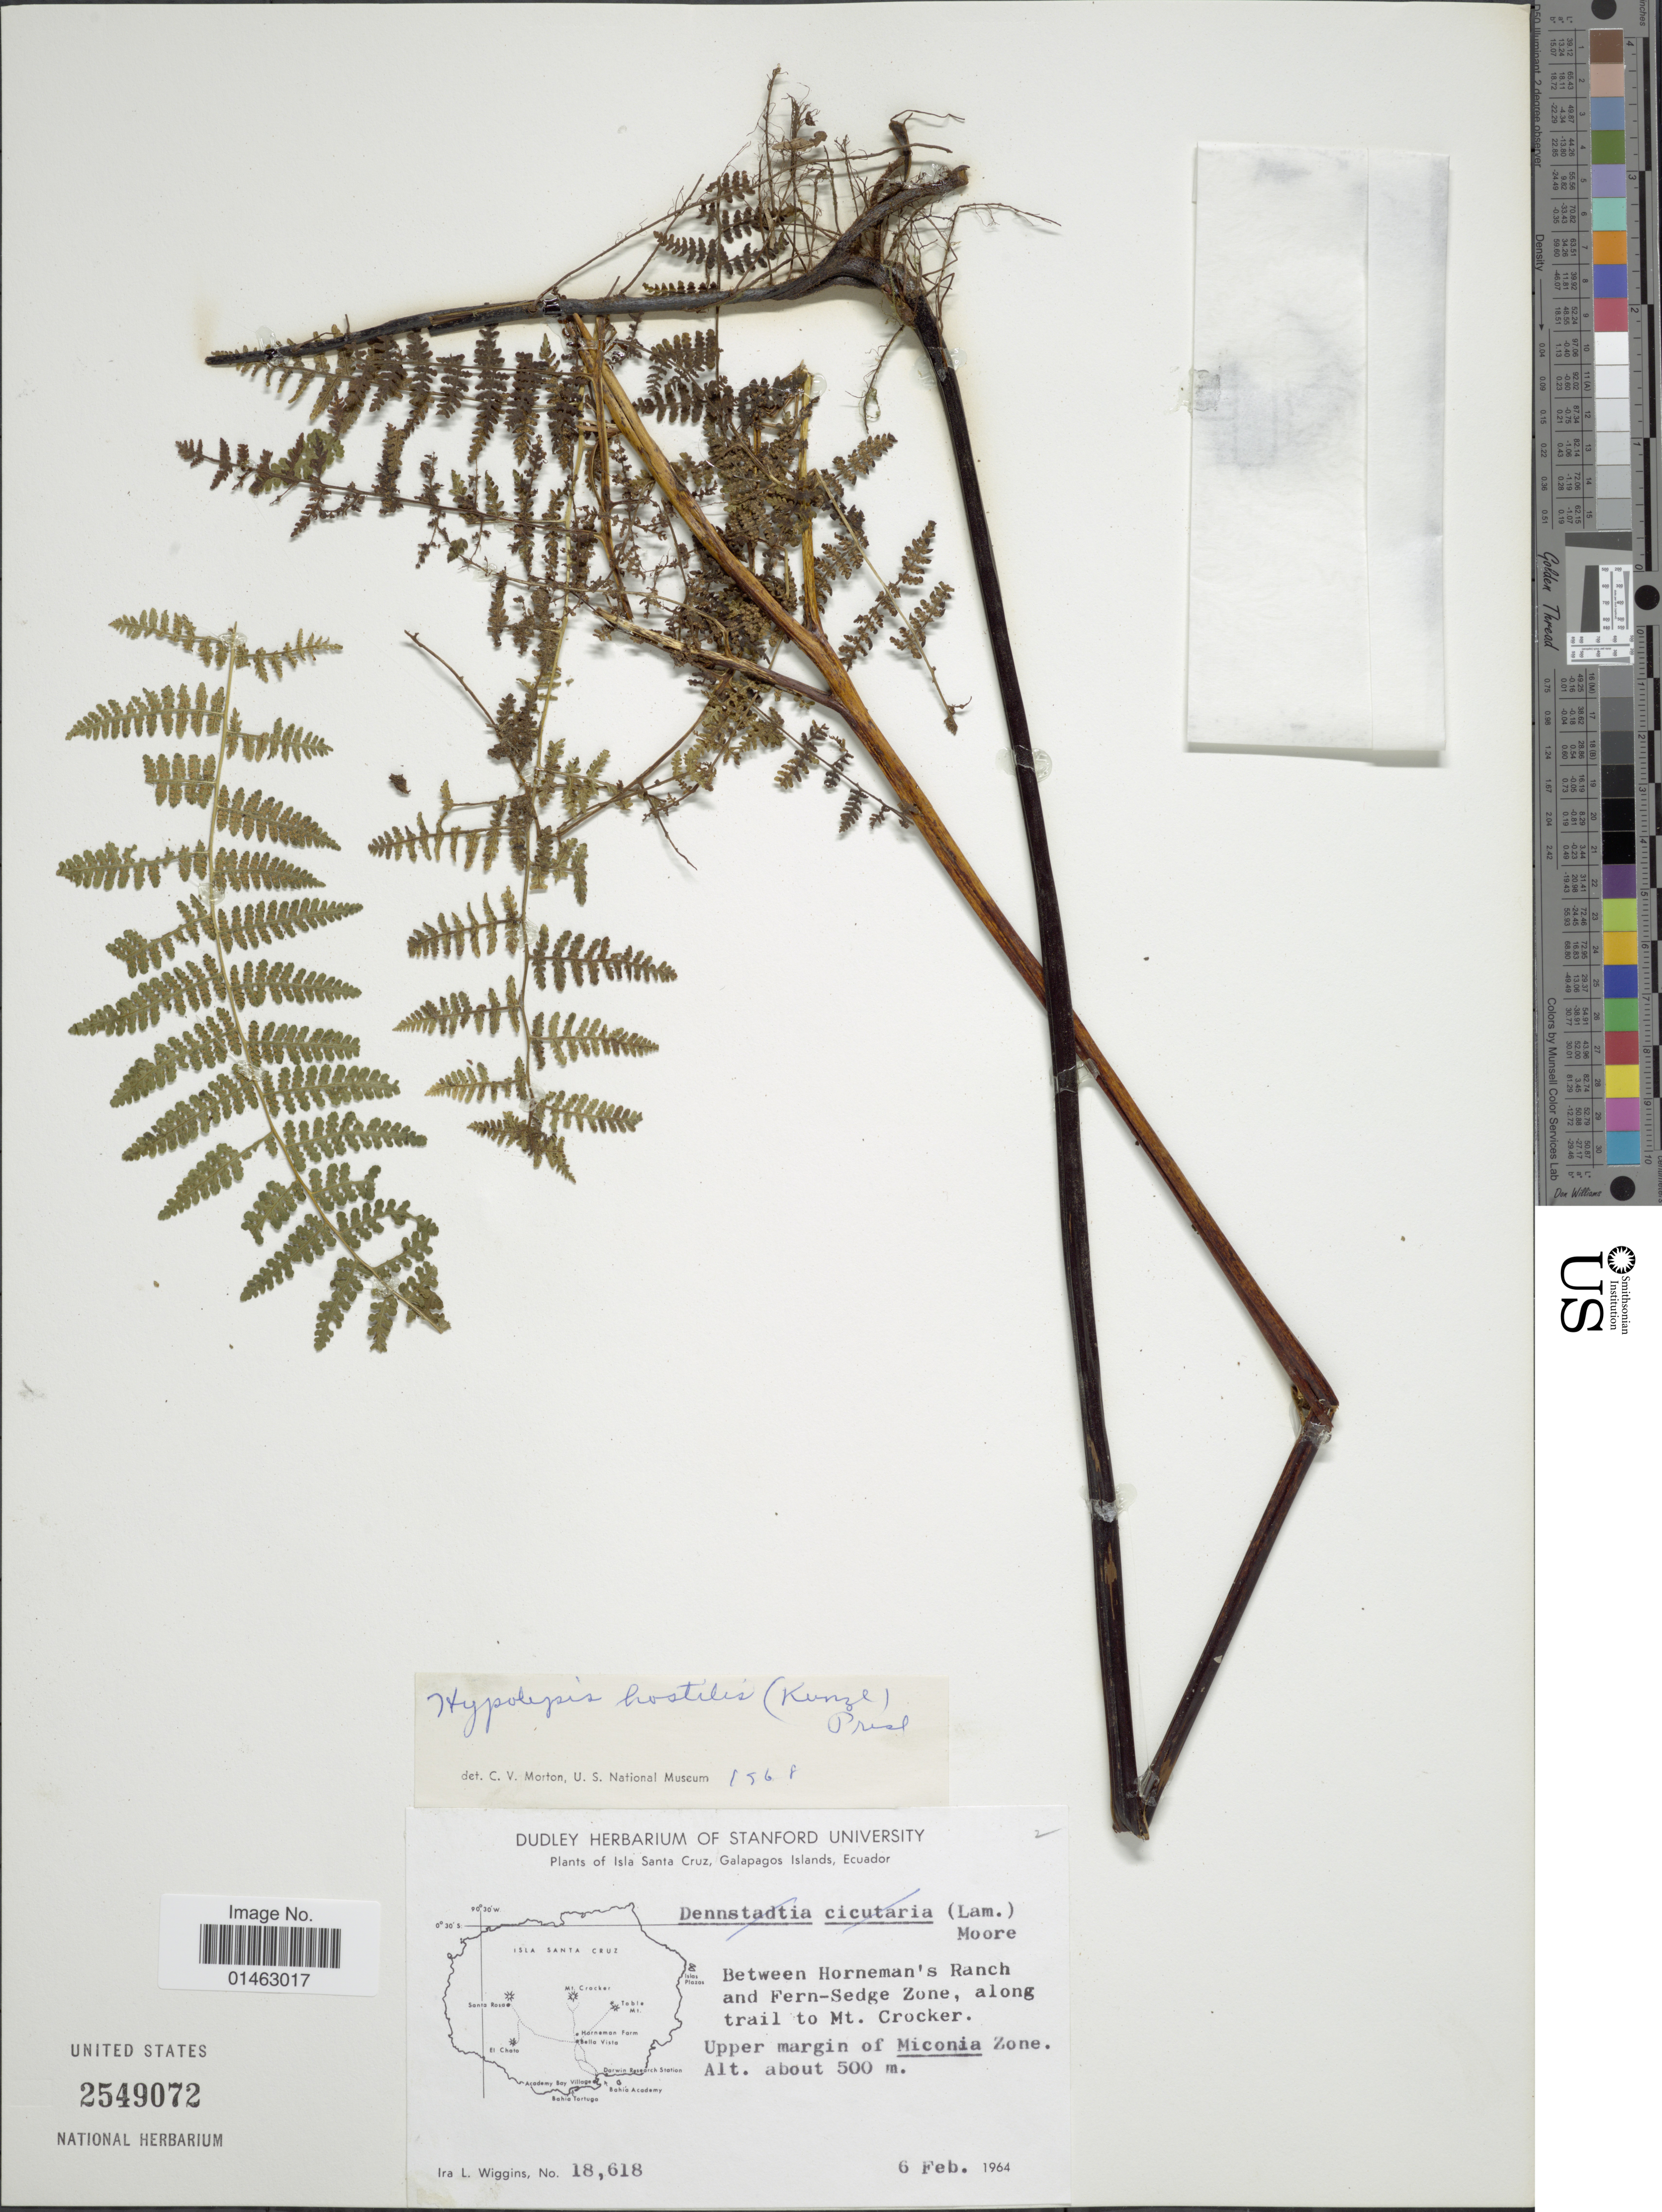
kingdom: Plantae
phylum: Tracheophyta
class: Polypodiopsida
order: Polypodiales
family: Dennstaedtiaceae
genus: Hypolepis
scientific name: Hypolepis hostilis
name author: (Kunze) C. Presl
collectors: I. L. Wiggins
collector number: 18618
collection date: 1964-02-06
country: Ecuador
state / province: Colón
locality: Isla Santa Cruz, Galapagos Islands, Between Horneman's Ranch and Fern-Sedge Zone, along trail to Mt Crocker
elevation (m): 500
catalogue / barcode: US 2549072